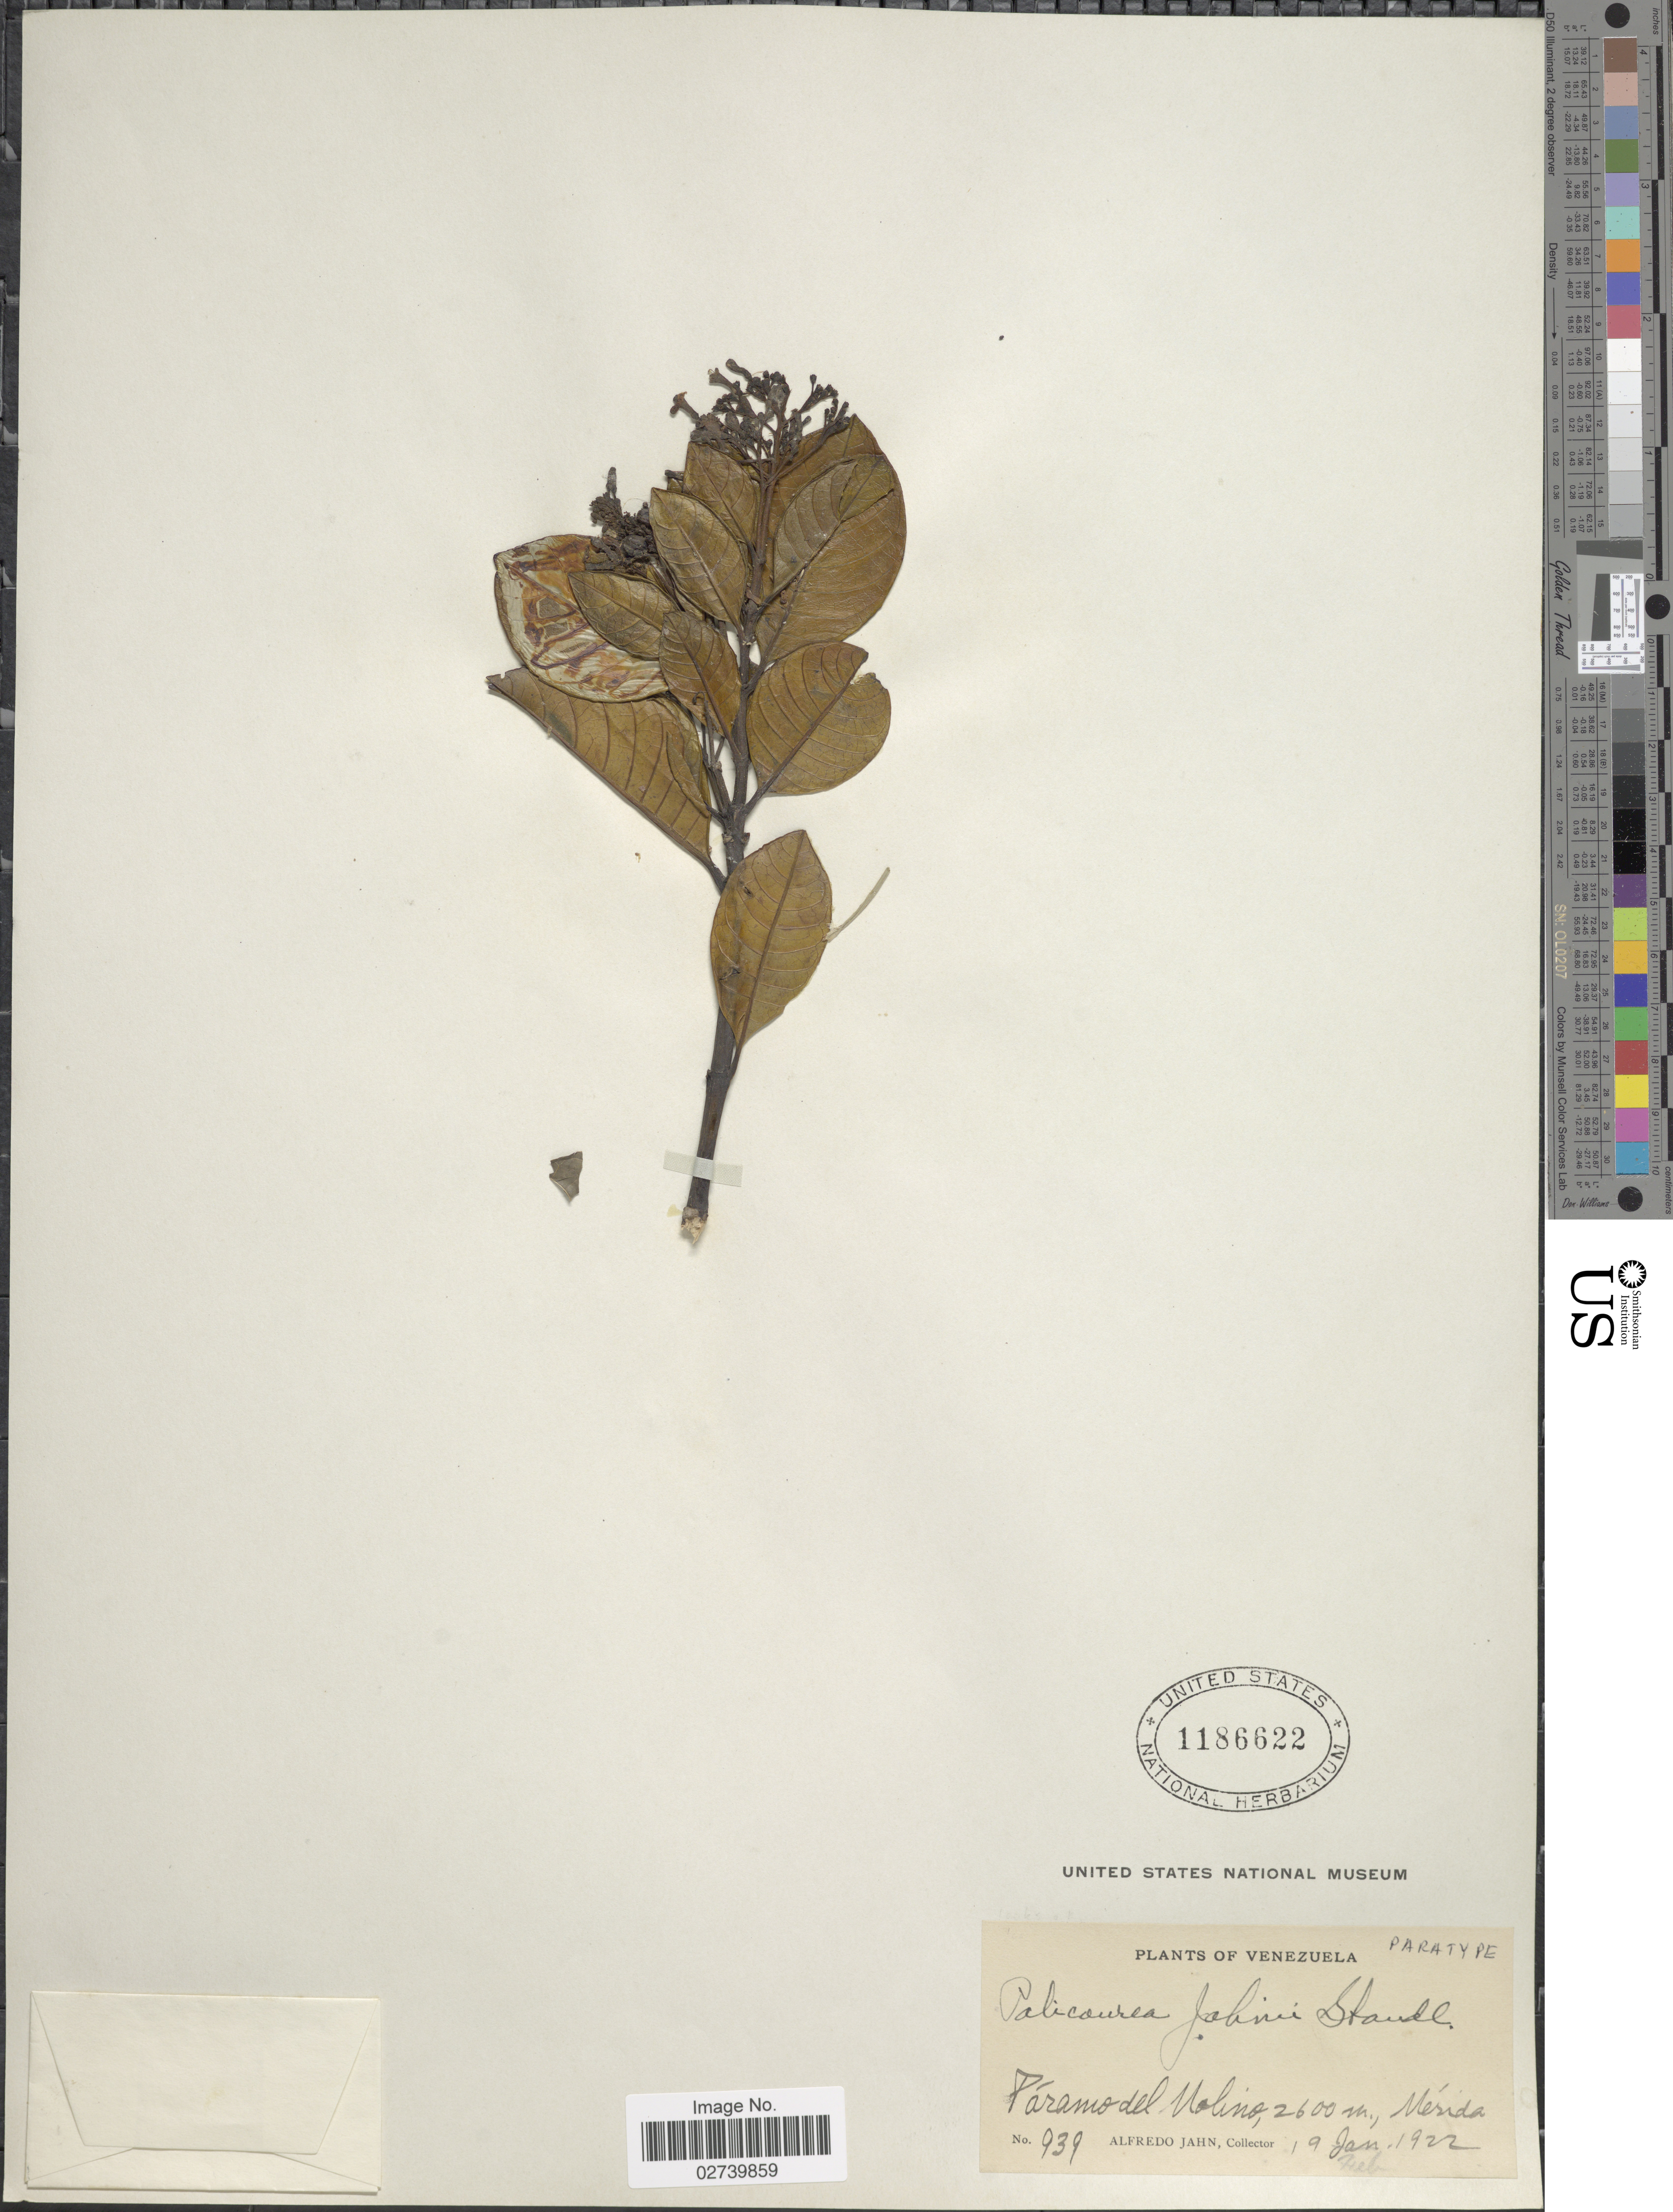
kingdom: Plantae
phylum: Tracheophyta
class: Magnoliopsida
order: Gentianales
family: Rubiaceae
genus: Palicourea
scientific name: Palicourea jahnii Standl.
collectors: A. Jahn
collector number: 939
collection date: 1922-02-19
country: Venezuela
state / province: Mérida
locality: Páramo del Molino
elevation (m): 2600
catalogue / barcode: US 1186622